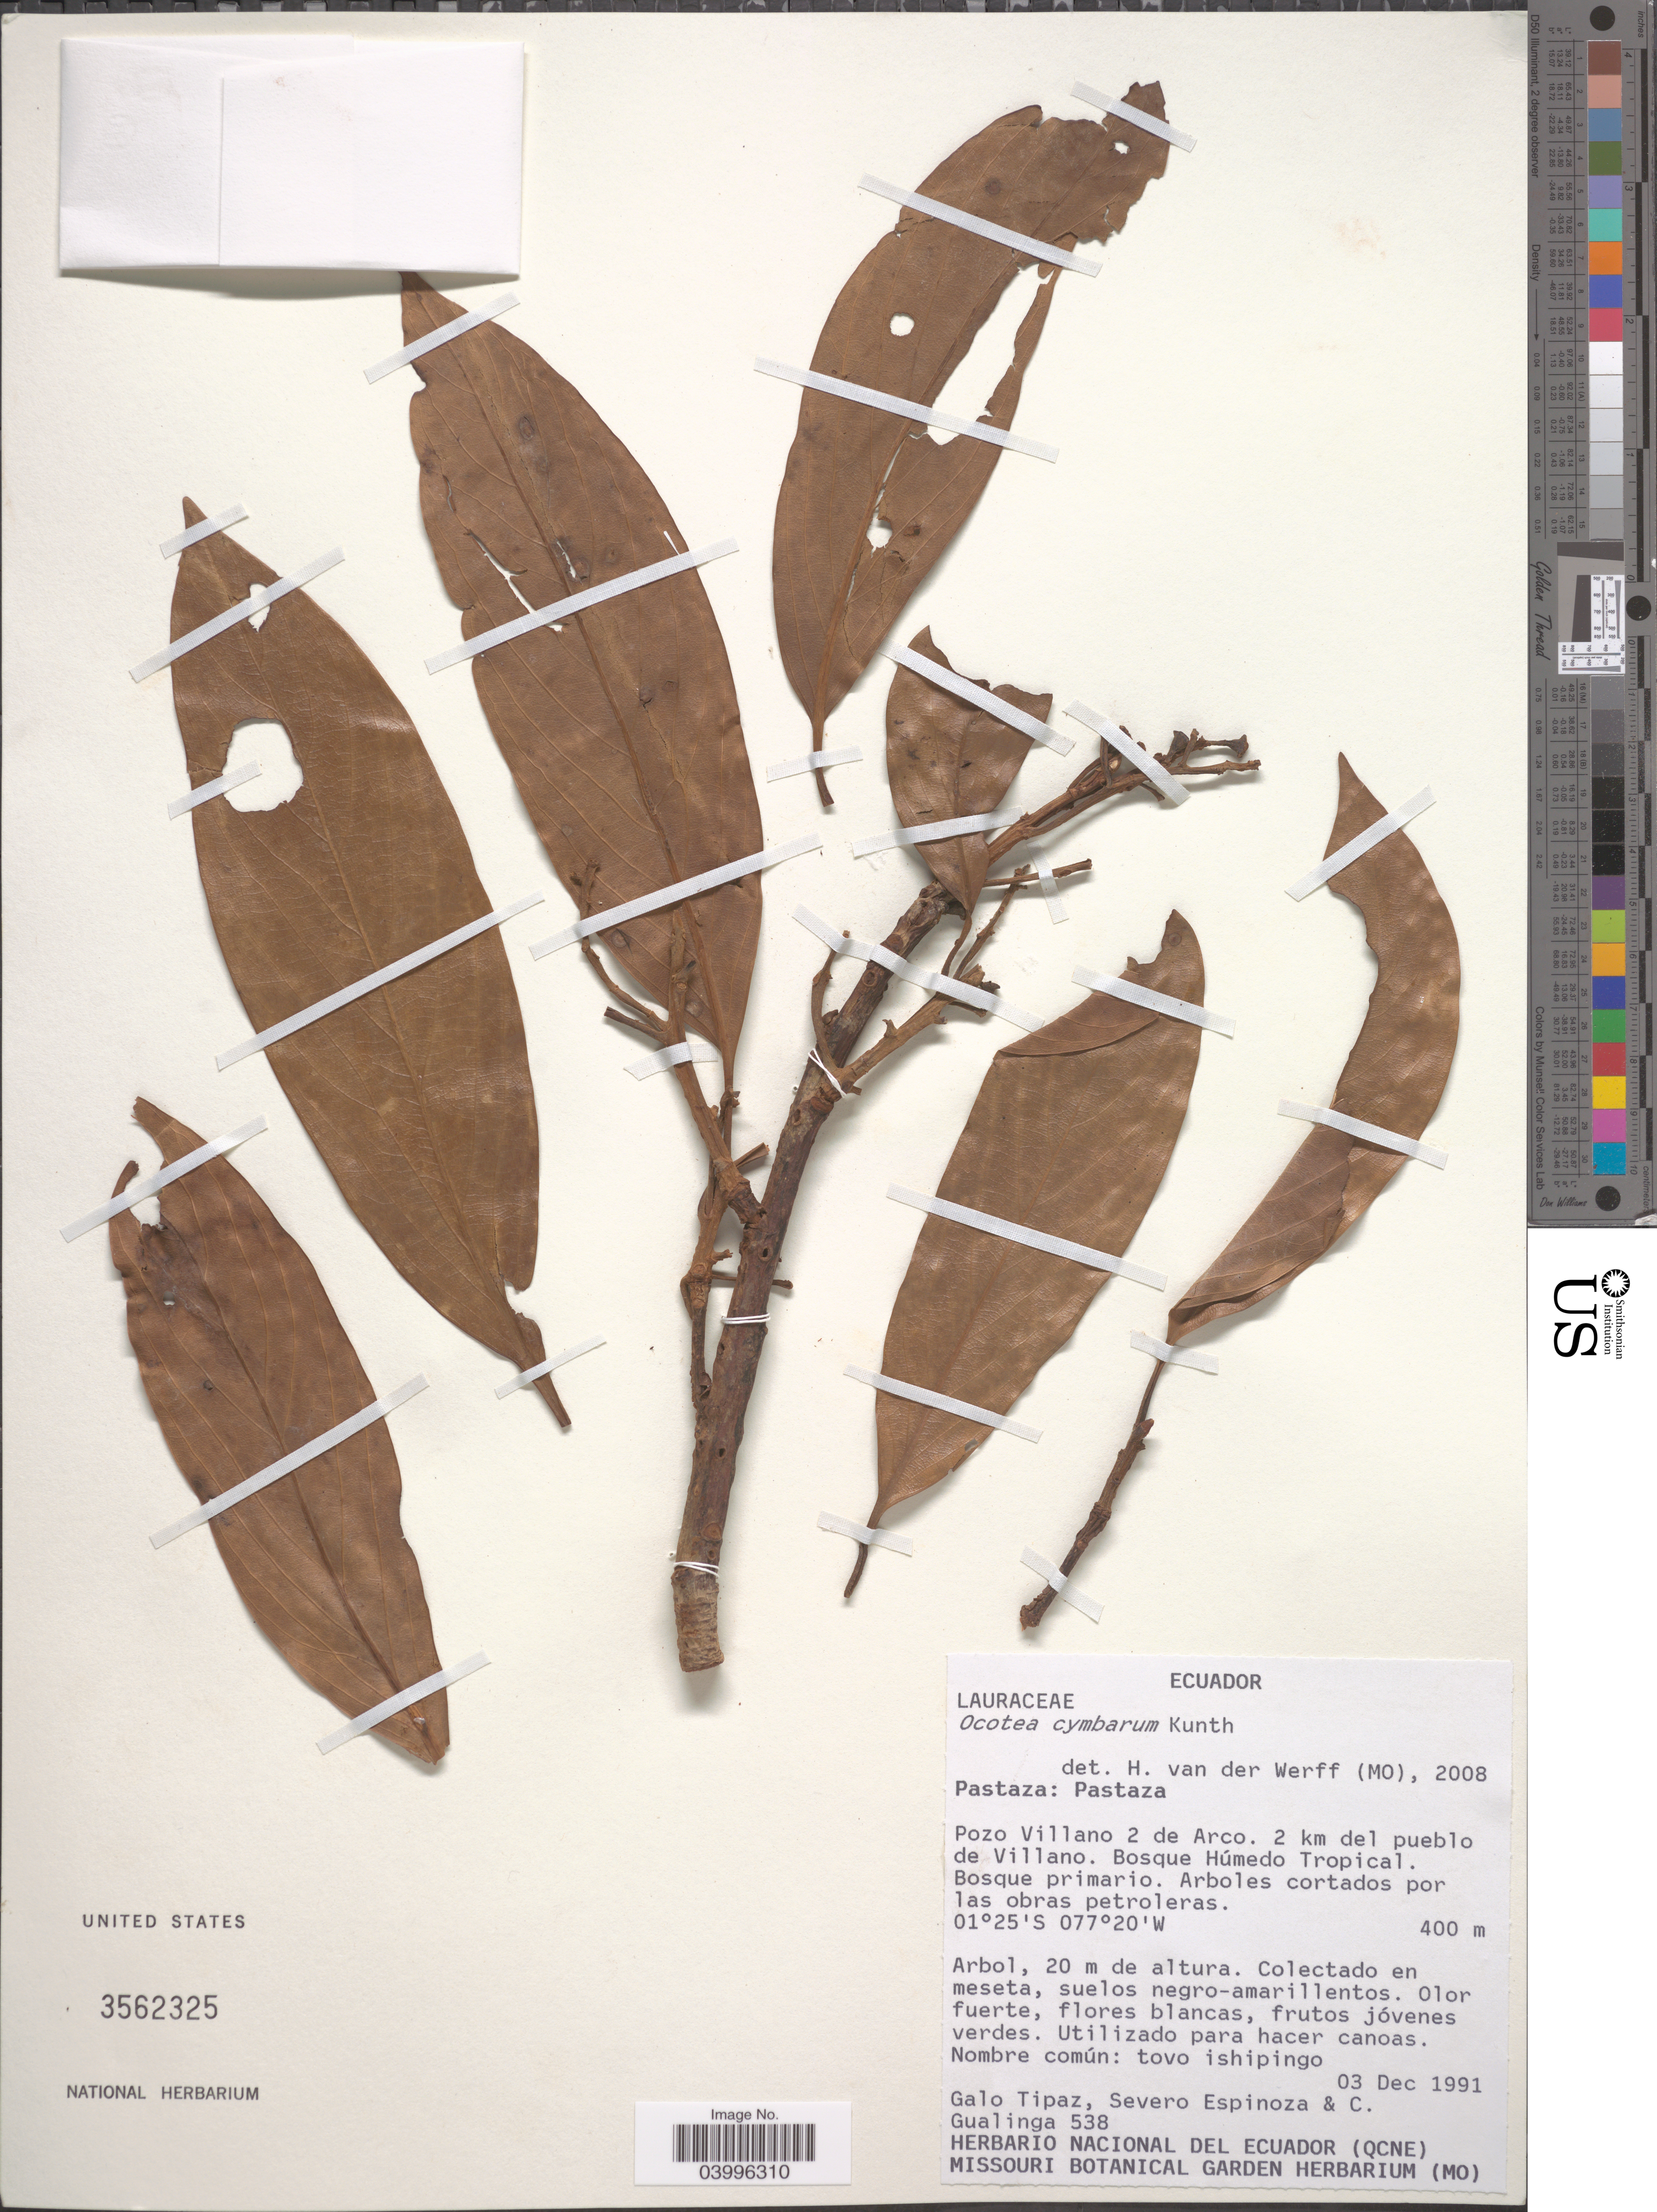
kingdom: Plantae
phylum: Tracheophyta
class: Magnoliopsida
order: Laurales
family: Lauraceae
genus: Ocotea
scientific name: Ocotea cymbarum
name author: Kunth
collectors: G. Tipaz, S. Espinoza & C. Gualinga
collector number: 538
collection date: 1991-12-03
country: Ecuador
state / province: Pastaza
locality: Pastaza. Pozo Villano 2 de Arco. 2 km del pueblo de Villano.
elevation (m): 400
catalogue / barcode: US 3562325